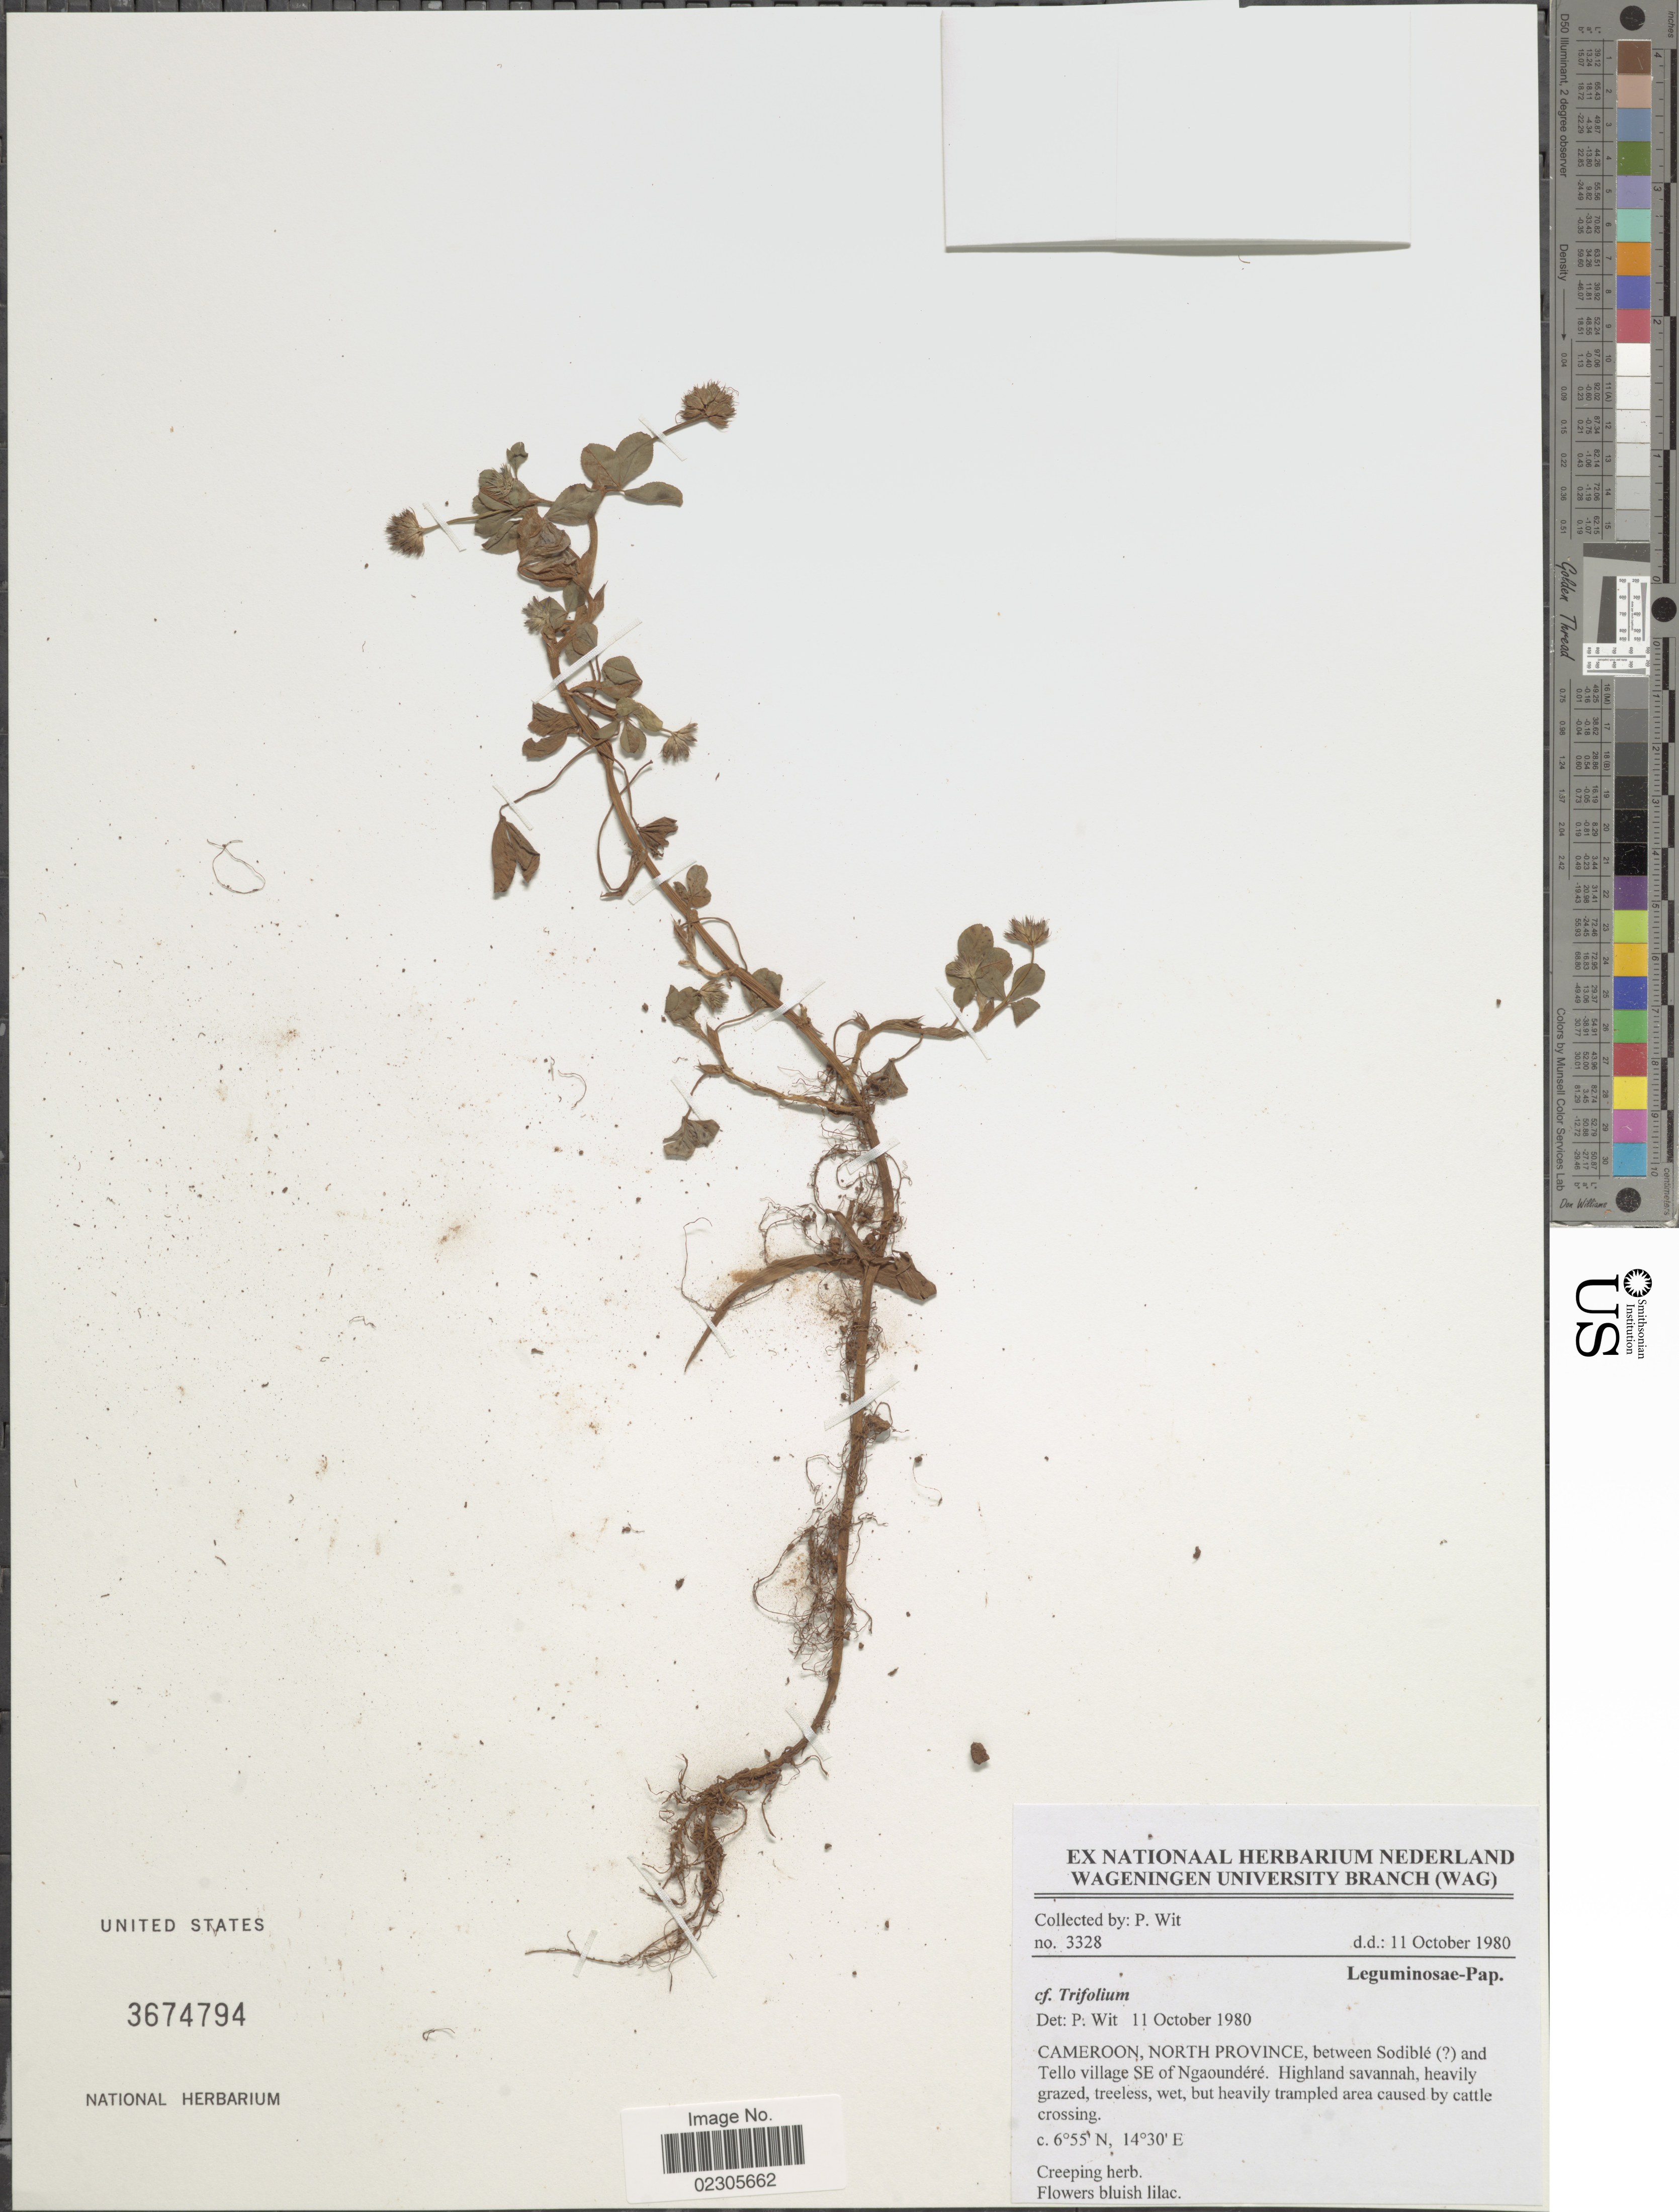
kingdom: Plantae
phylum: Tracheophyta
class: Magnoliopsida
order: Fabales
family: Fabaceae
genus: Trifolium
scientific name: Trifolium sp.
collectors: P. Wit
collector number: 3328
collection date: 1980-10-11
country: Cameroon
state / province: Nord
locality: North Province, between Sodible and Tello village SE of Ngaoundere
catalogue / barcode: US 3674794